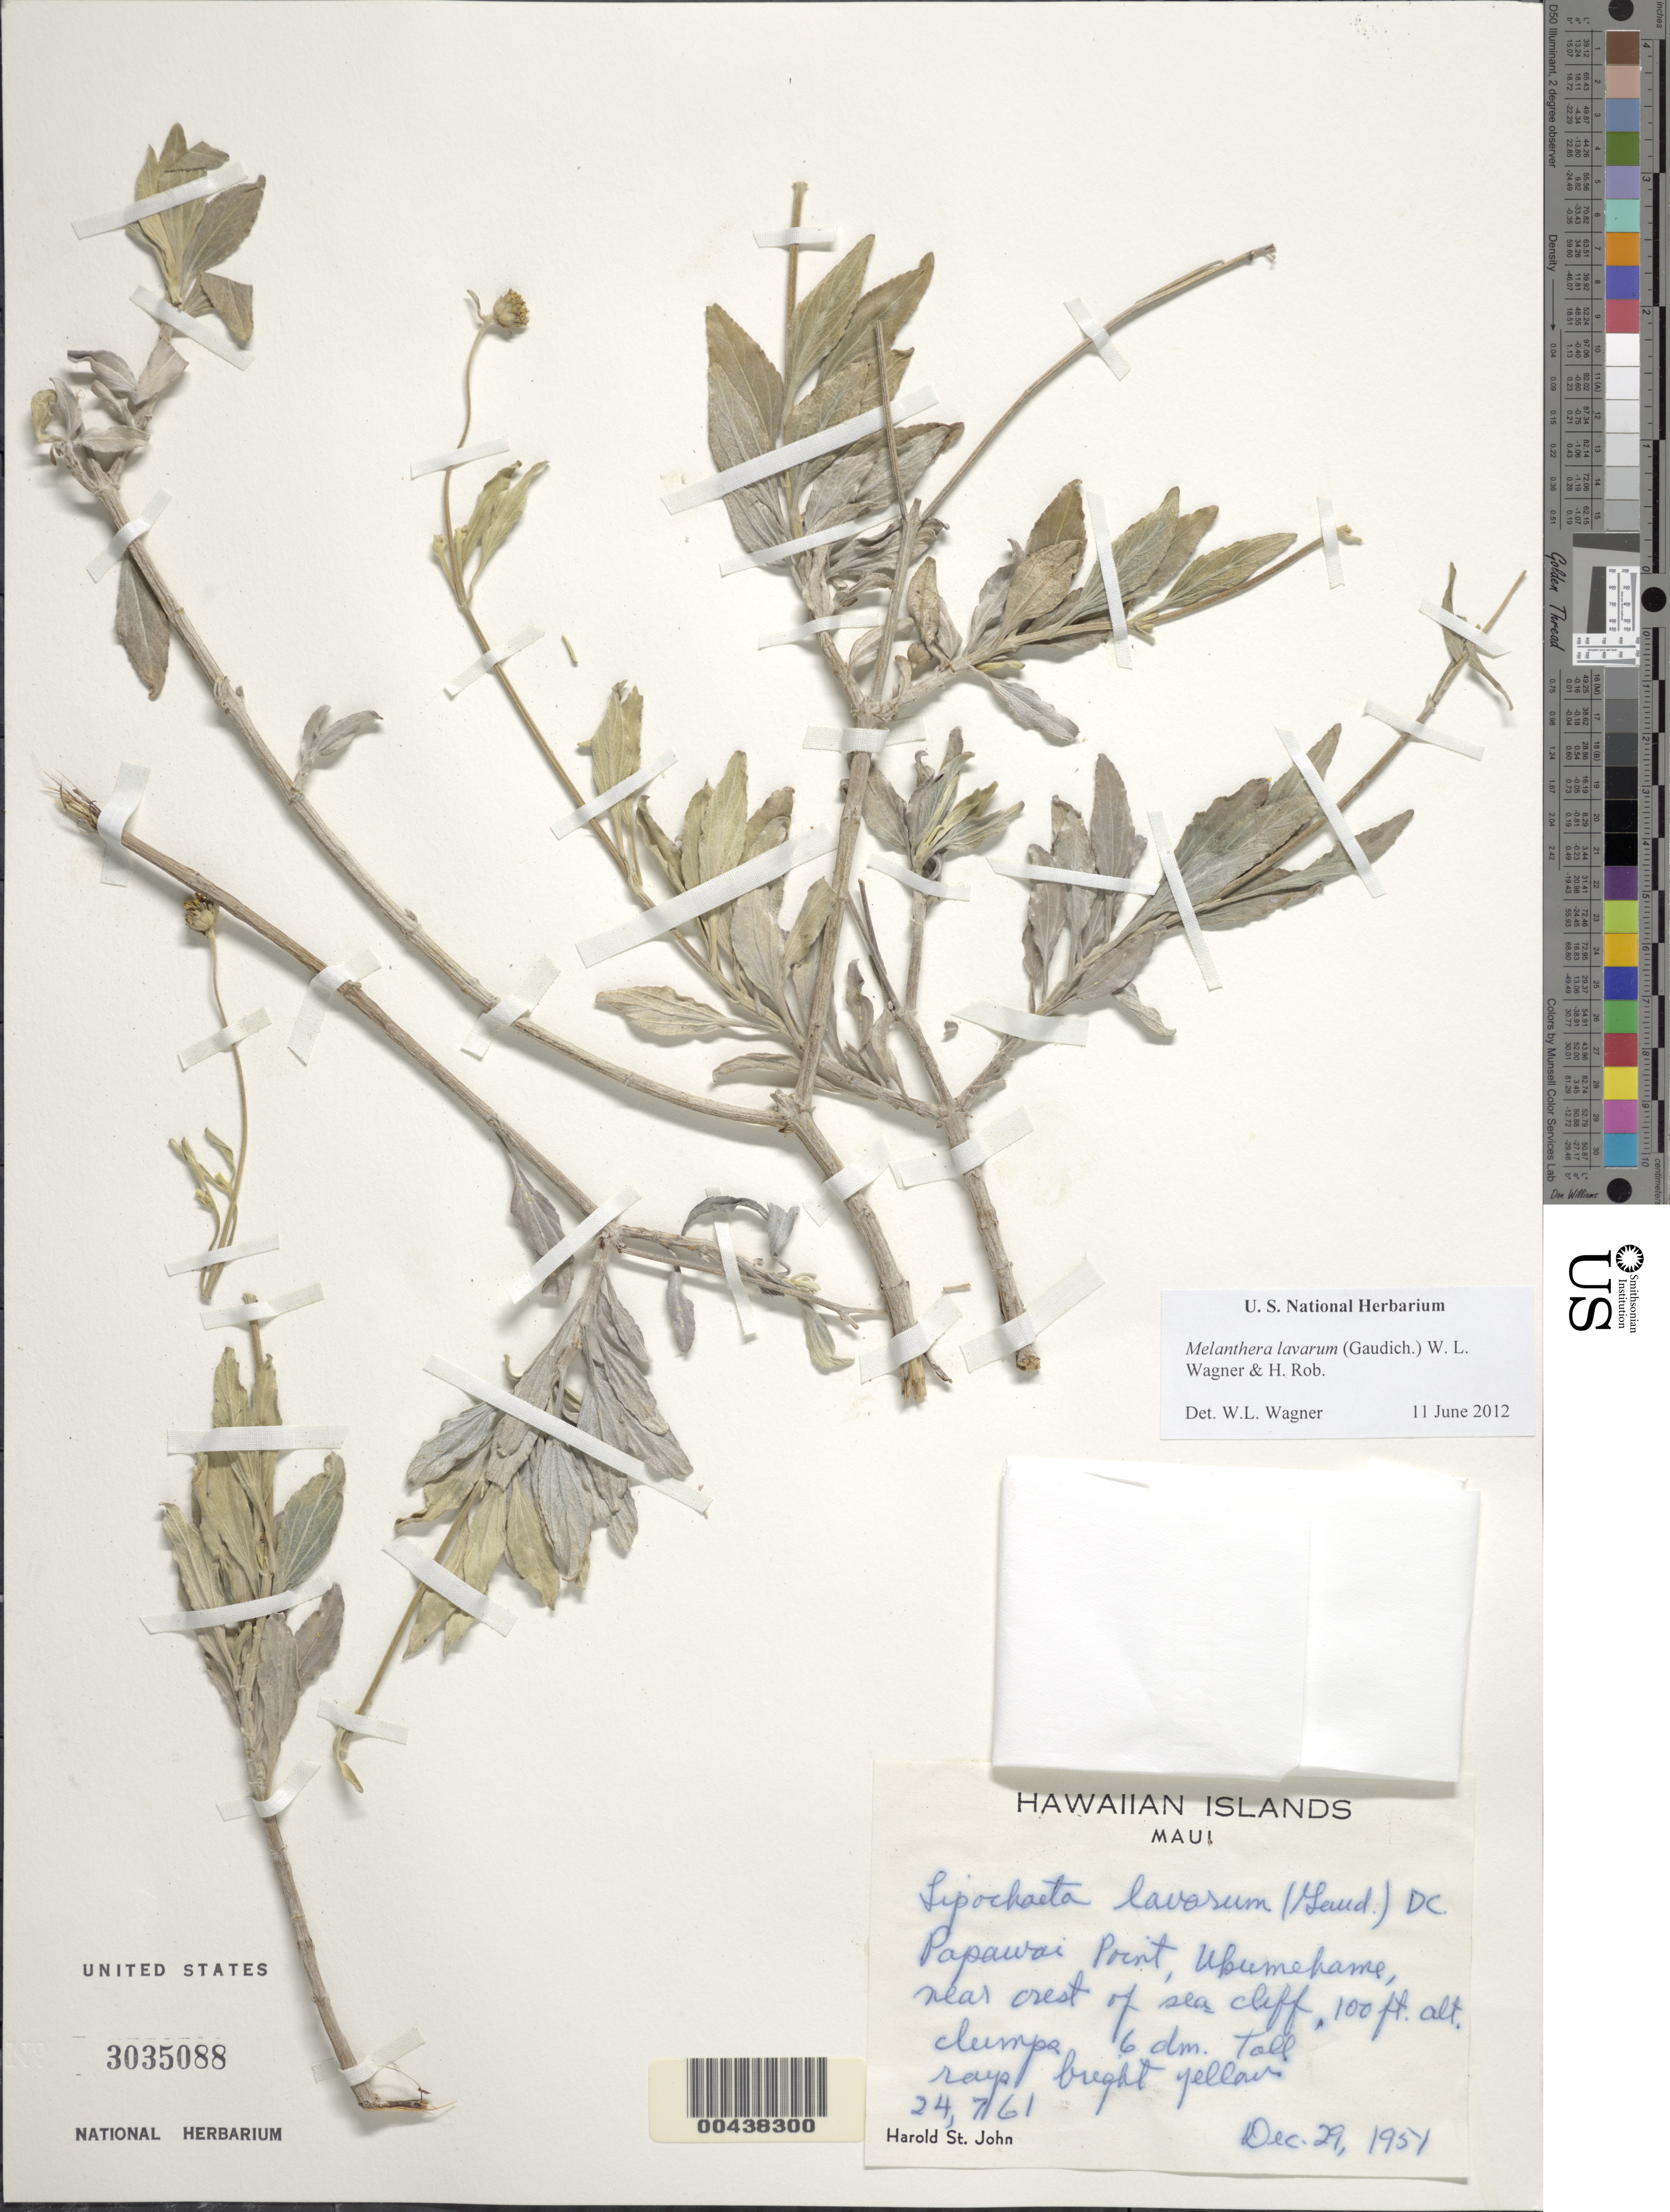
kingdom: Plantae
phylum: Tracheophyta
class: Magnoliopsida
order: Asterales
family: Asteraceae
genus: Wollastonia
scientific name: Wollastonia lavarum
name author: (Gaudich.) Orchard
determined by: Wagner, W. L., (BOT), Smithsonian Institution - National Museum of Natural History (UNITED STATES)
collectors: H. St. John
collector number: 24761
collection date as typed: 29 Dec 1951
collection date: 1951-12-29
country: United States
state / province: Hawaii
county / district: Maui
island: Maui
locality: Papawai Point, Ukumehame, near crest of sea cliff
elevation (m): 30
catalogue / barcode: US 3035088